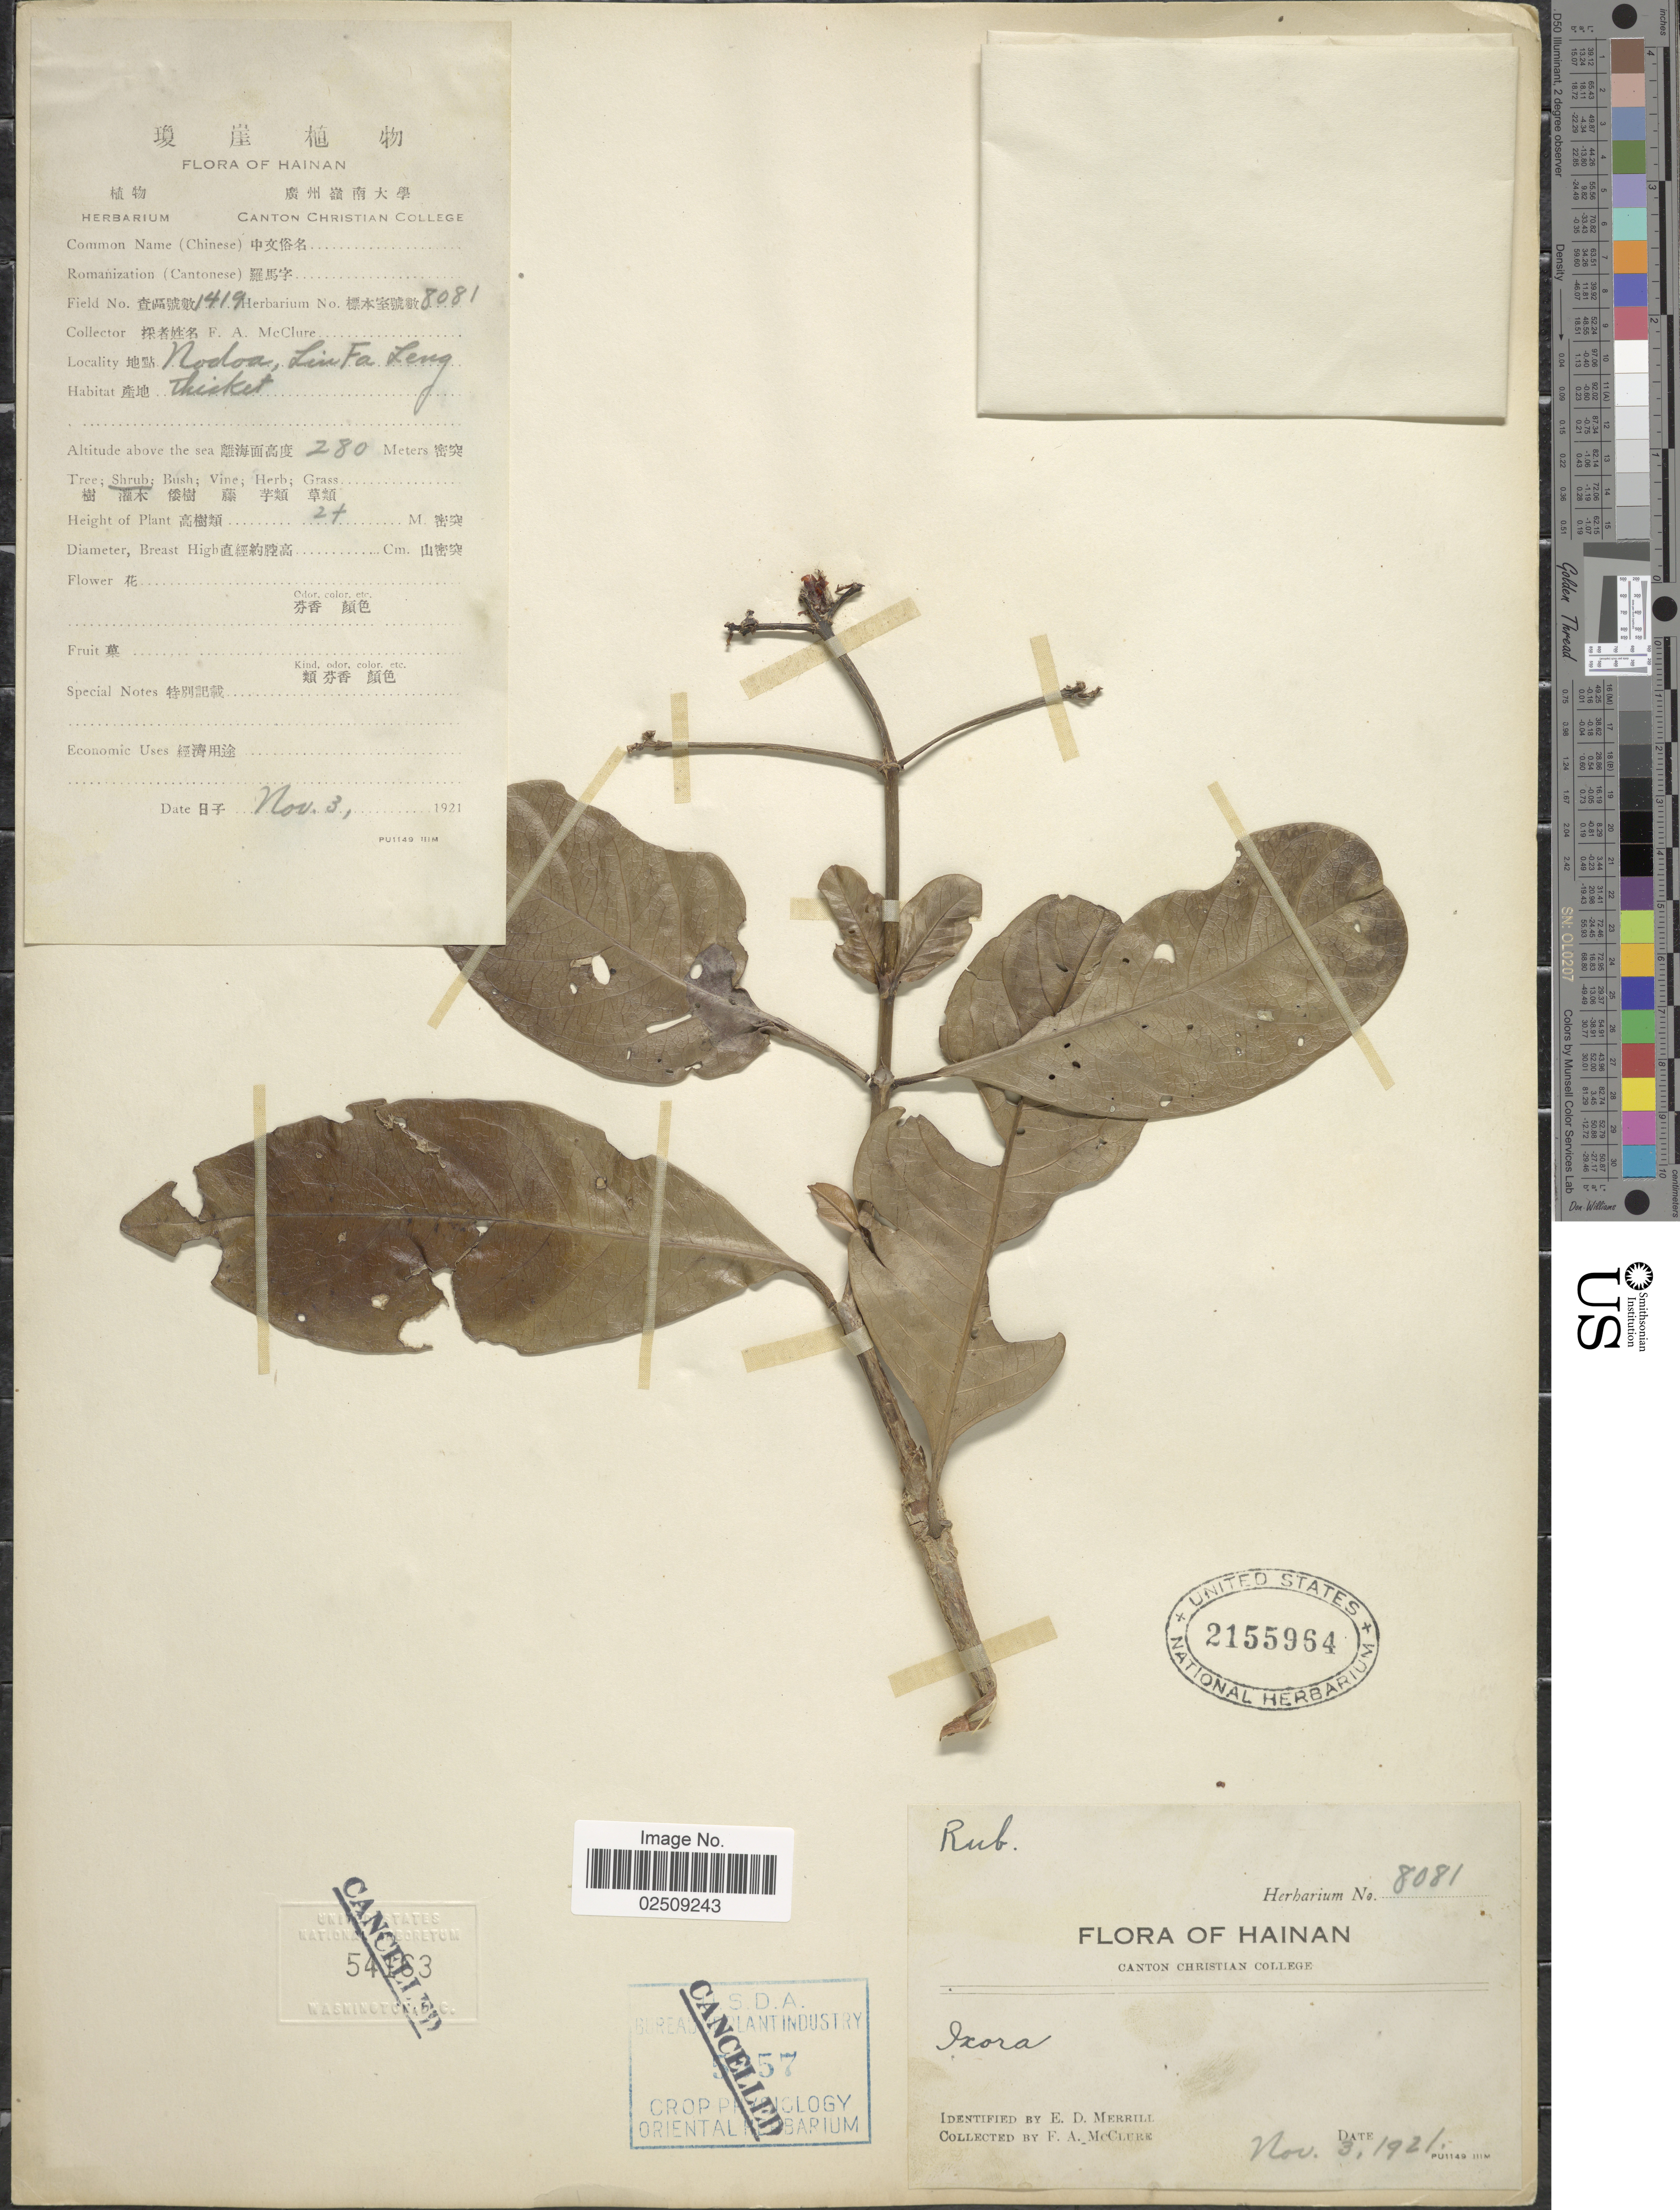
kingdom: Plantae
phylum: Tracheophyta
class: Magnoliopsida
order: Gentianales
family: Rubiaceae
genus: Ixora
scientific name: Ixora sp.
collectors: F. A. McClure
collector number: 8081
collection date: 1921-11-03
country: China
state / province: Hainan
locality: Nodoa, Lin Fa Leng.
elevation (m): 280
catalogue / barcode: US 2155964